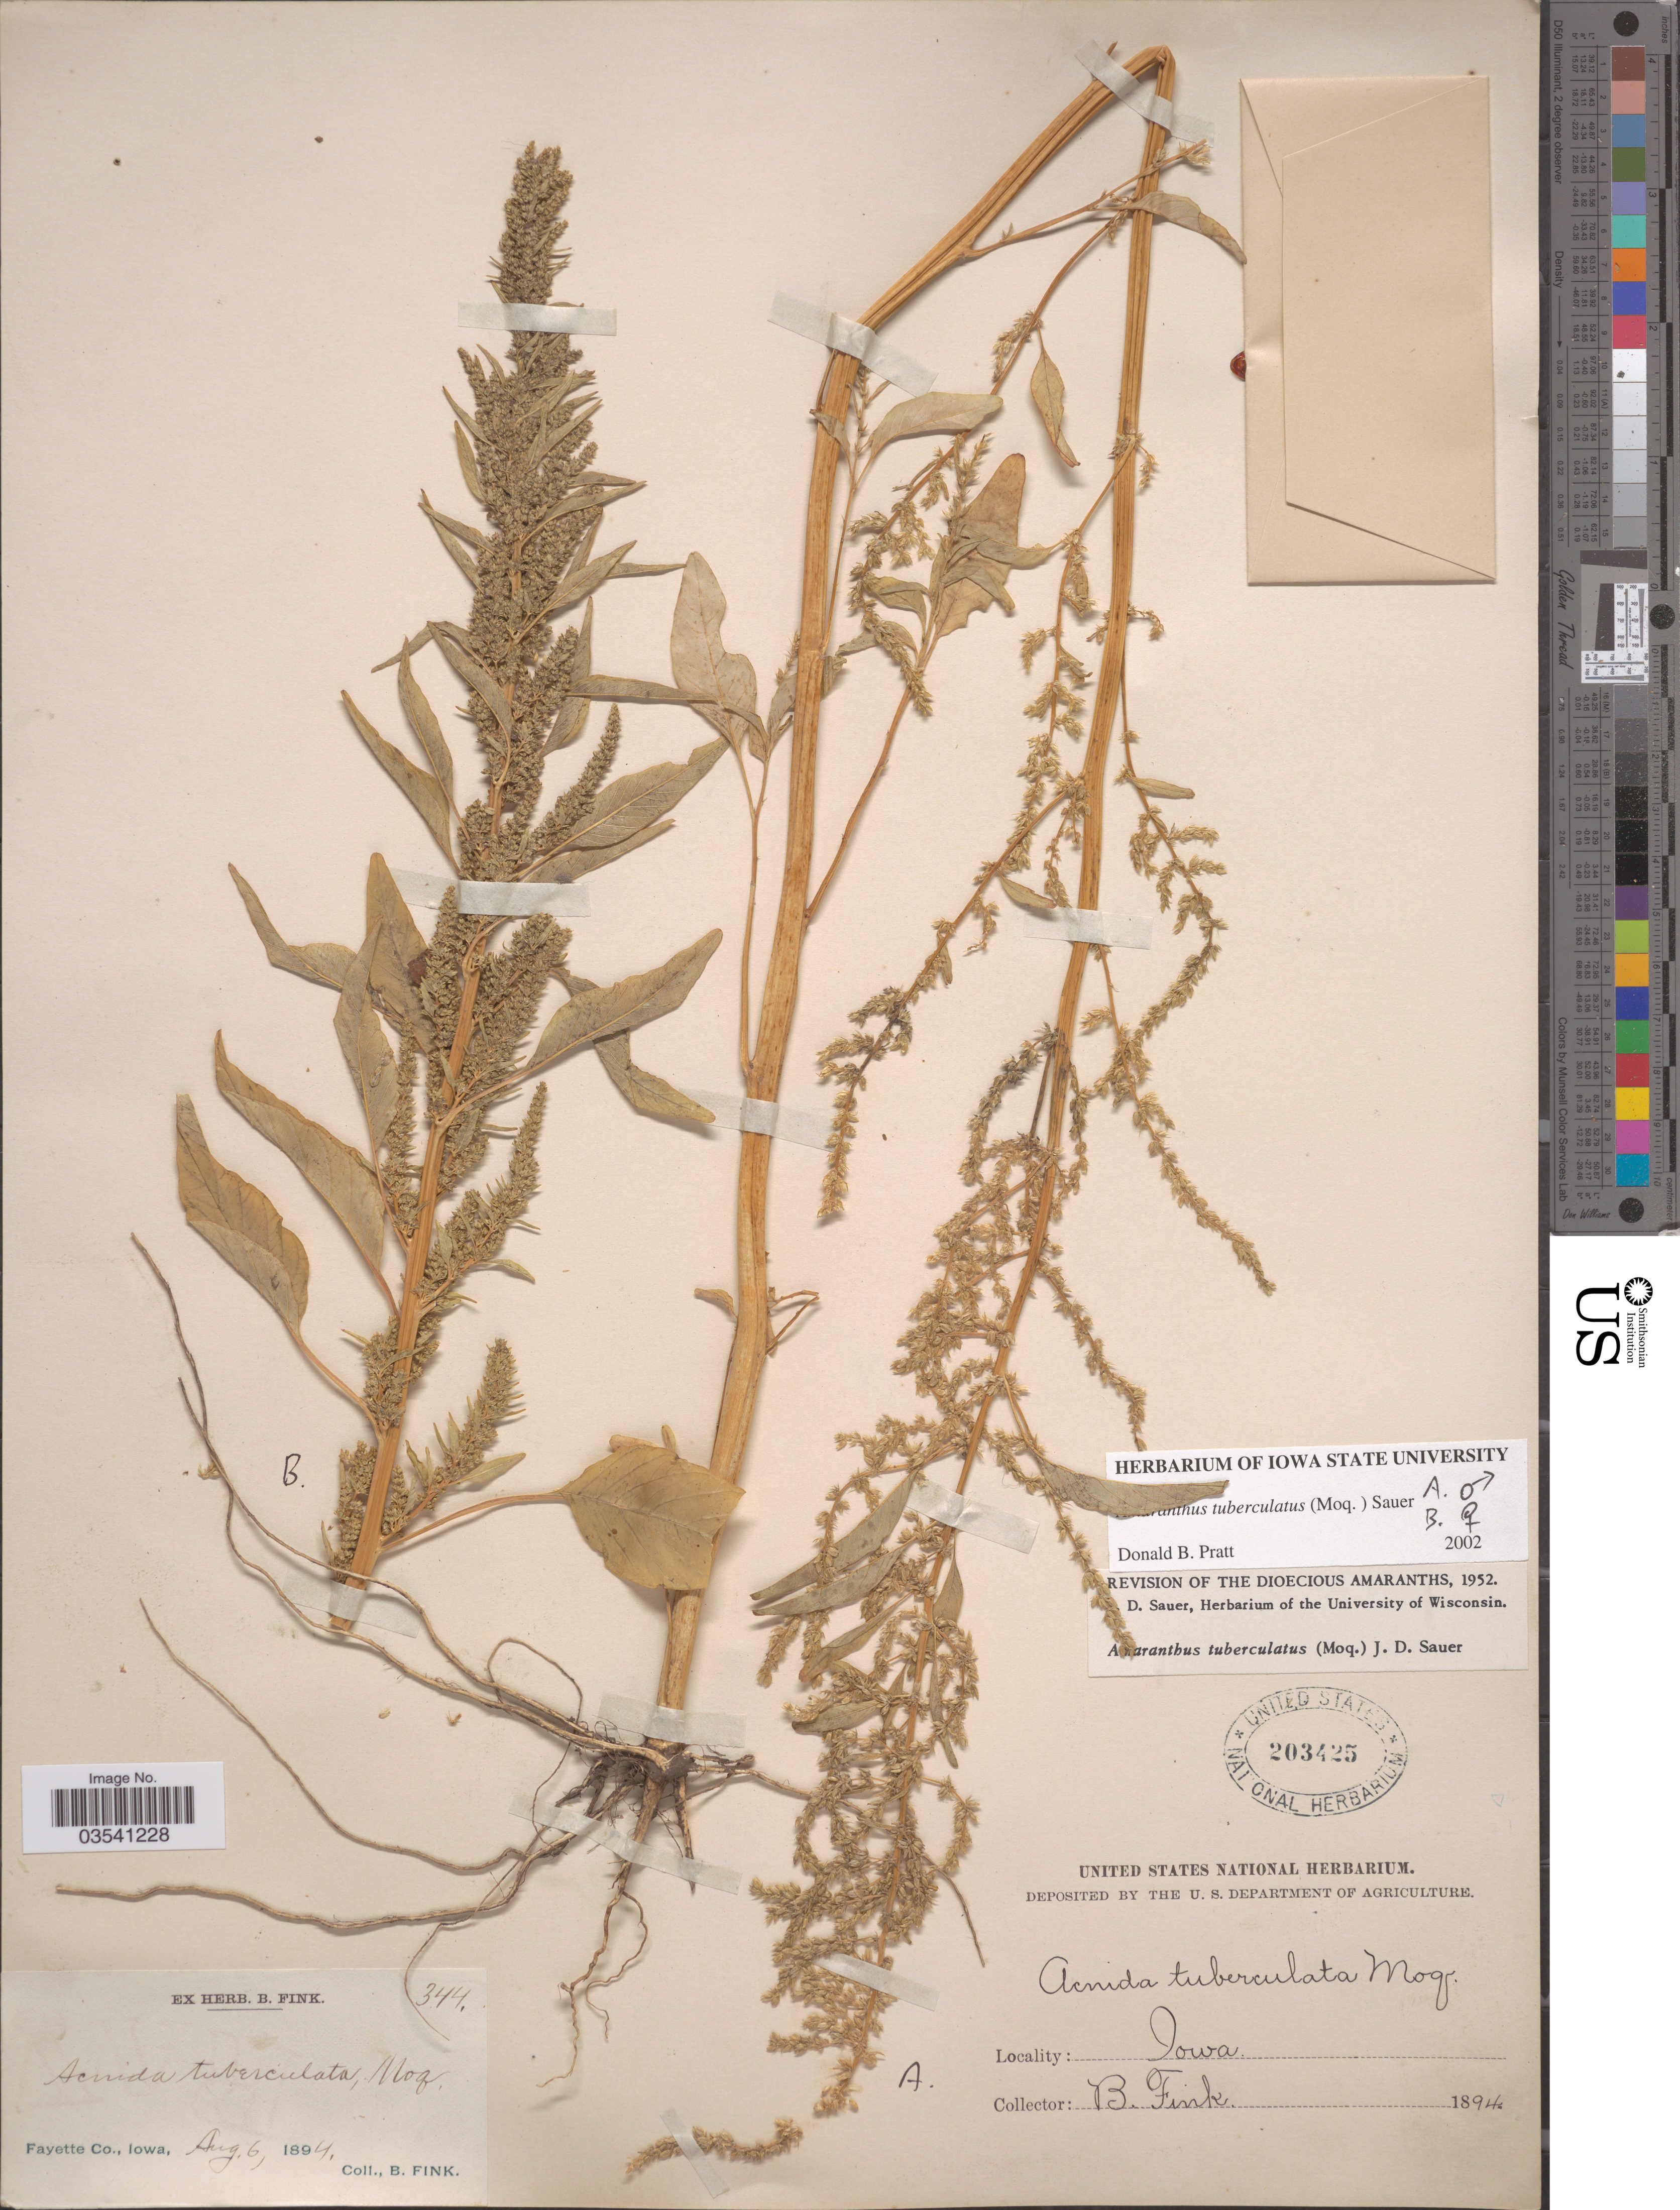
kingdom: Plantae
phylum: Tracheophyta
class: Magnoliopsida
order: Caryophyllales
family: Amaranthaceae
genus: Amaranthus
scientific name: Amaranthus tuberculatus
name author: (Moq.) J.D. Sauer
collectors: B. Fink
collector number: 344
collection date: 1894-08-06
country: United States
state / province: Iowa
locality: Fayette Co.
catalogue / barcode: US 203425